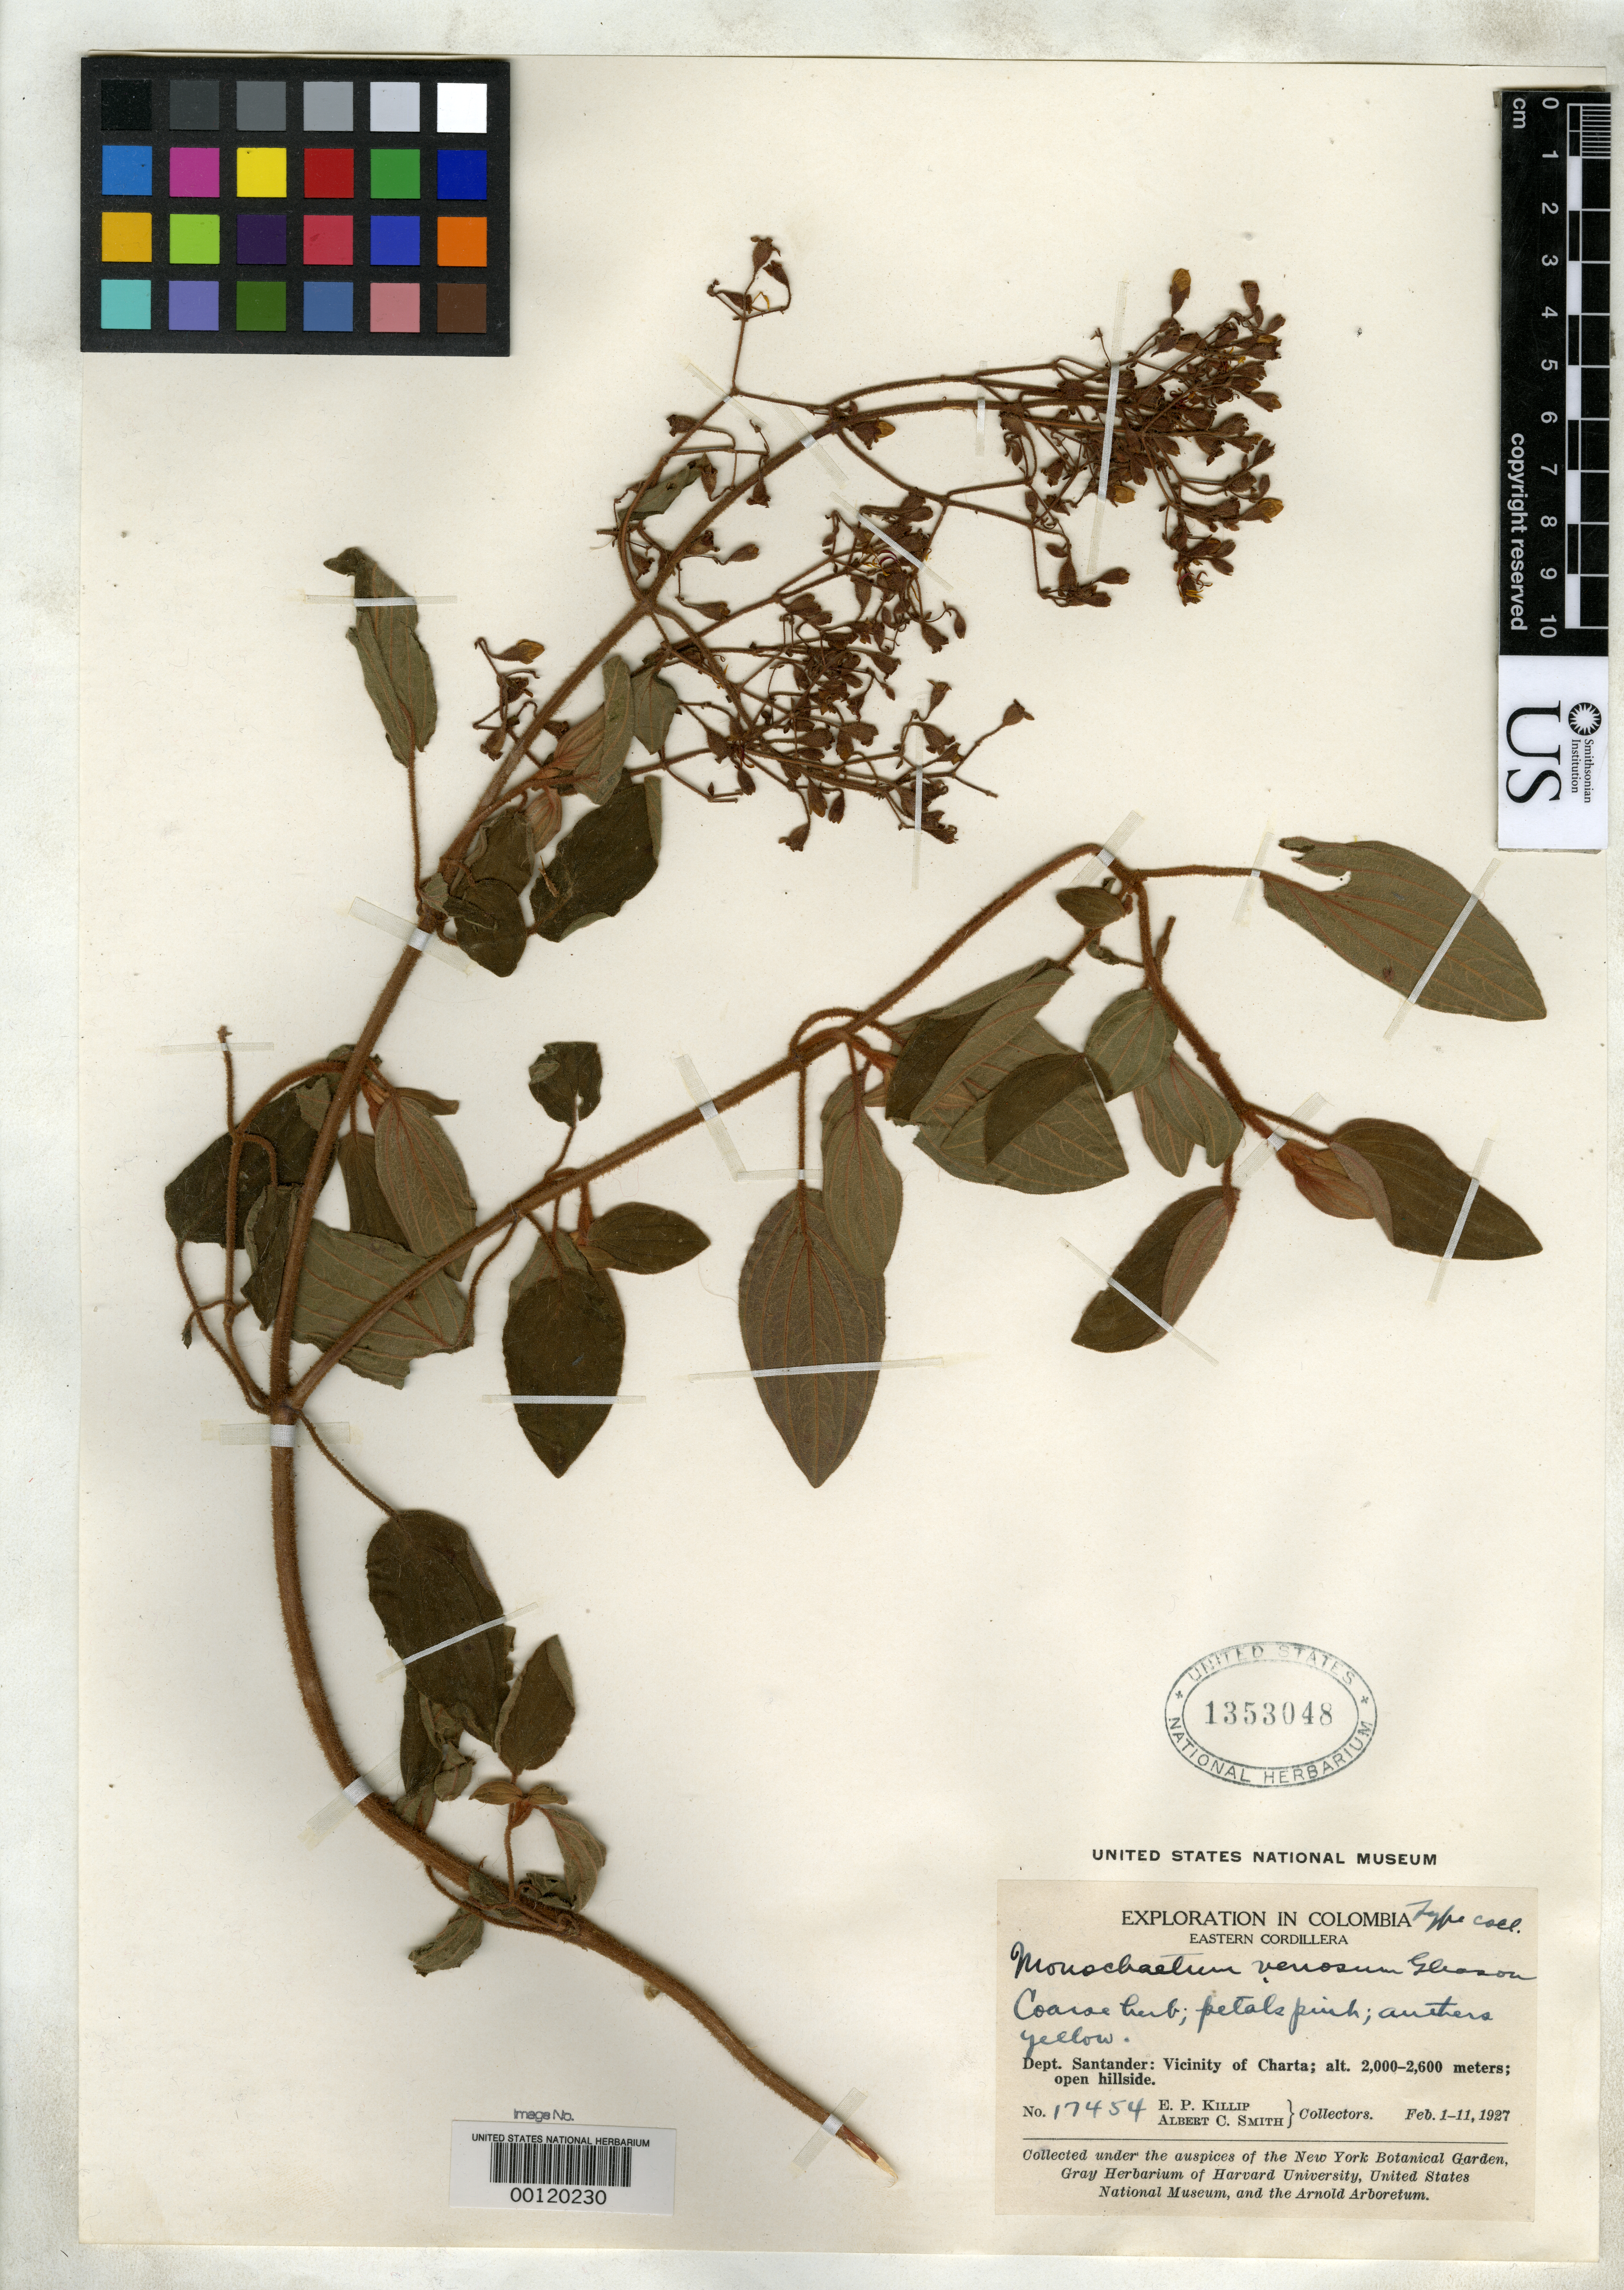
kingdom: Plantae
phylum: Tracheophyta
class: Magnoliopsida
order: Myrtales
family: Melastomataceae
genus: Monochaetum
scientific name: Monochaetum venosum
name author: Gleason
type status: Isotype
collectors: E. P. Killip & A. C. Smith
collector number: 17454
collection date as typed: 01 Feb 1927 to 11 Feb 1927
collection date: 1927-02-01/1927-02-11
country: Colombia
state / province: Santander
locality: Charta.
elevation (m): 2000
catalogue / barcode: US 1353048